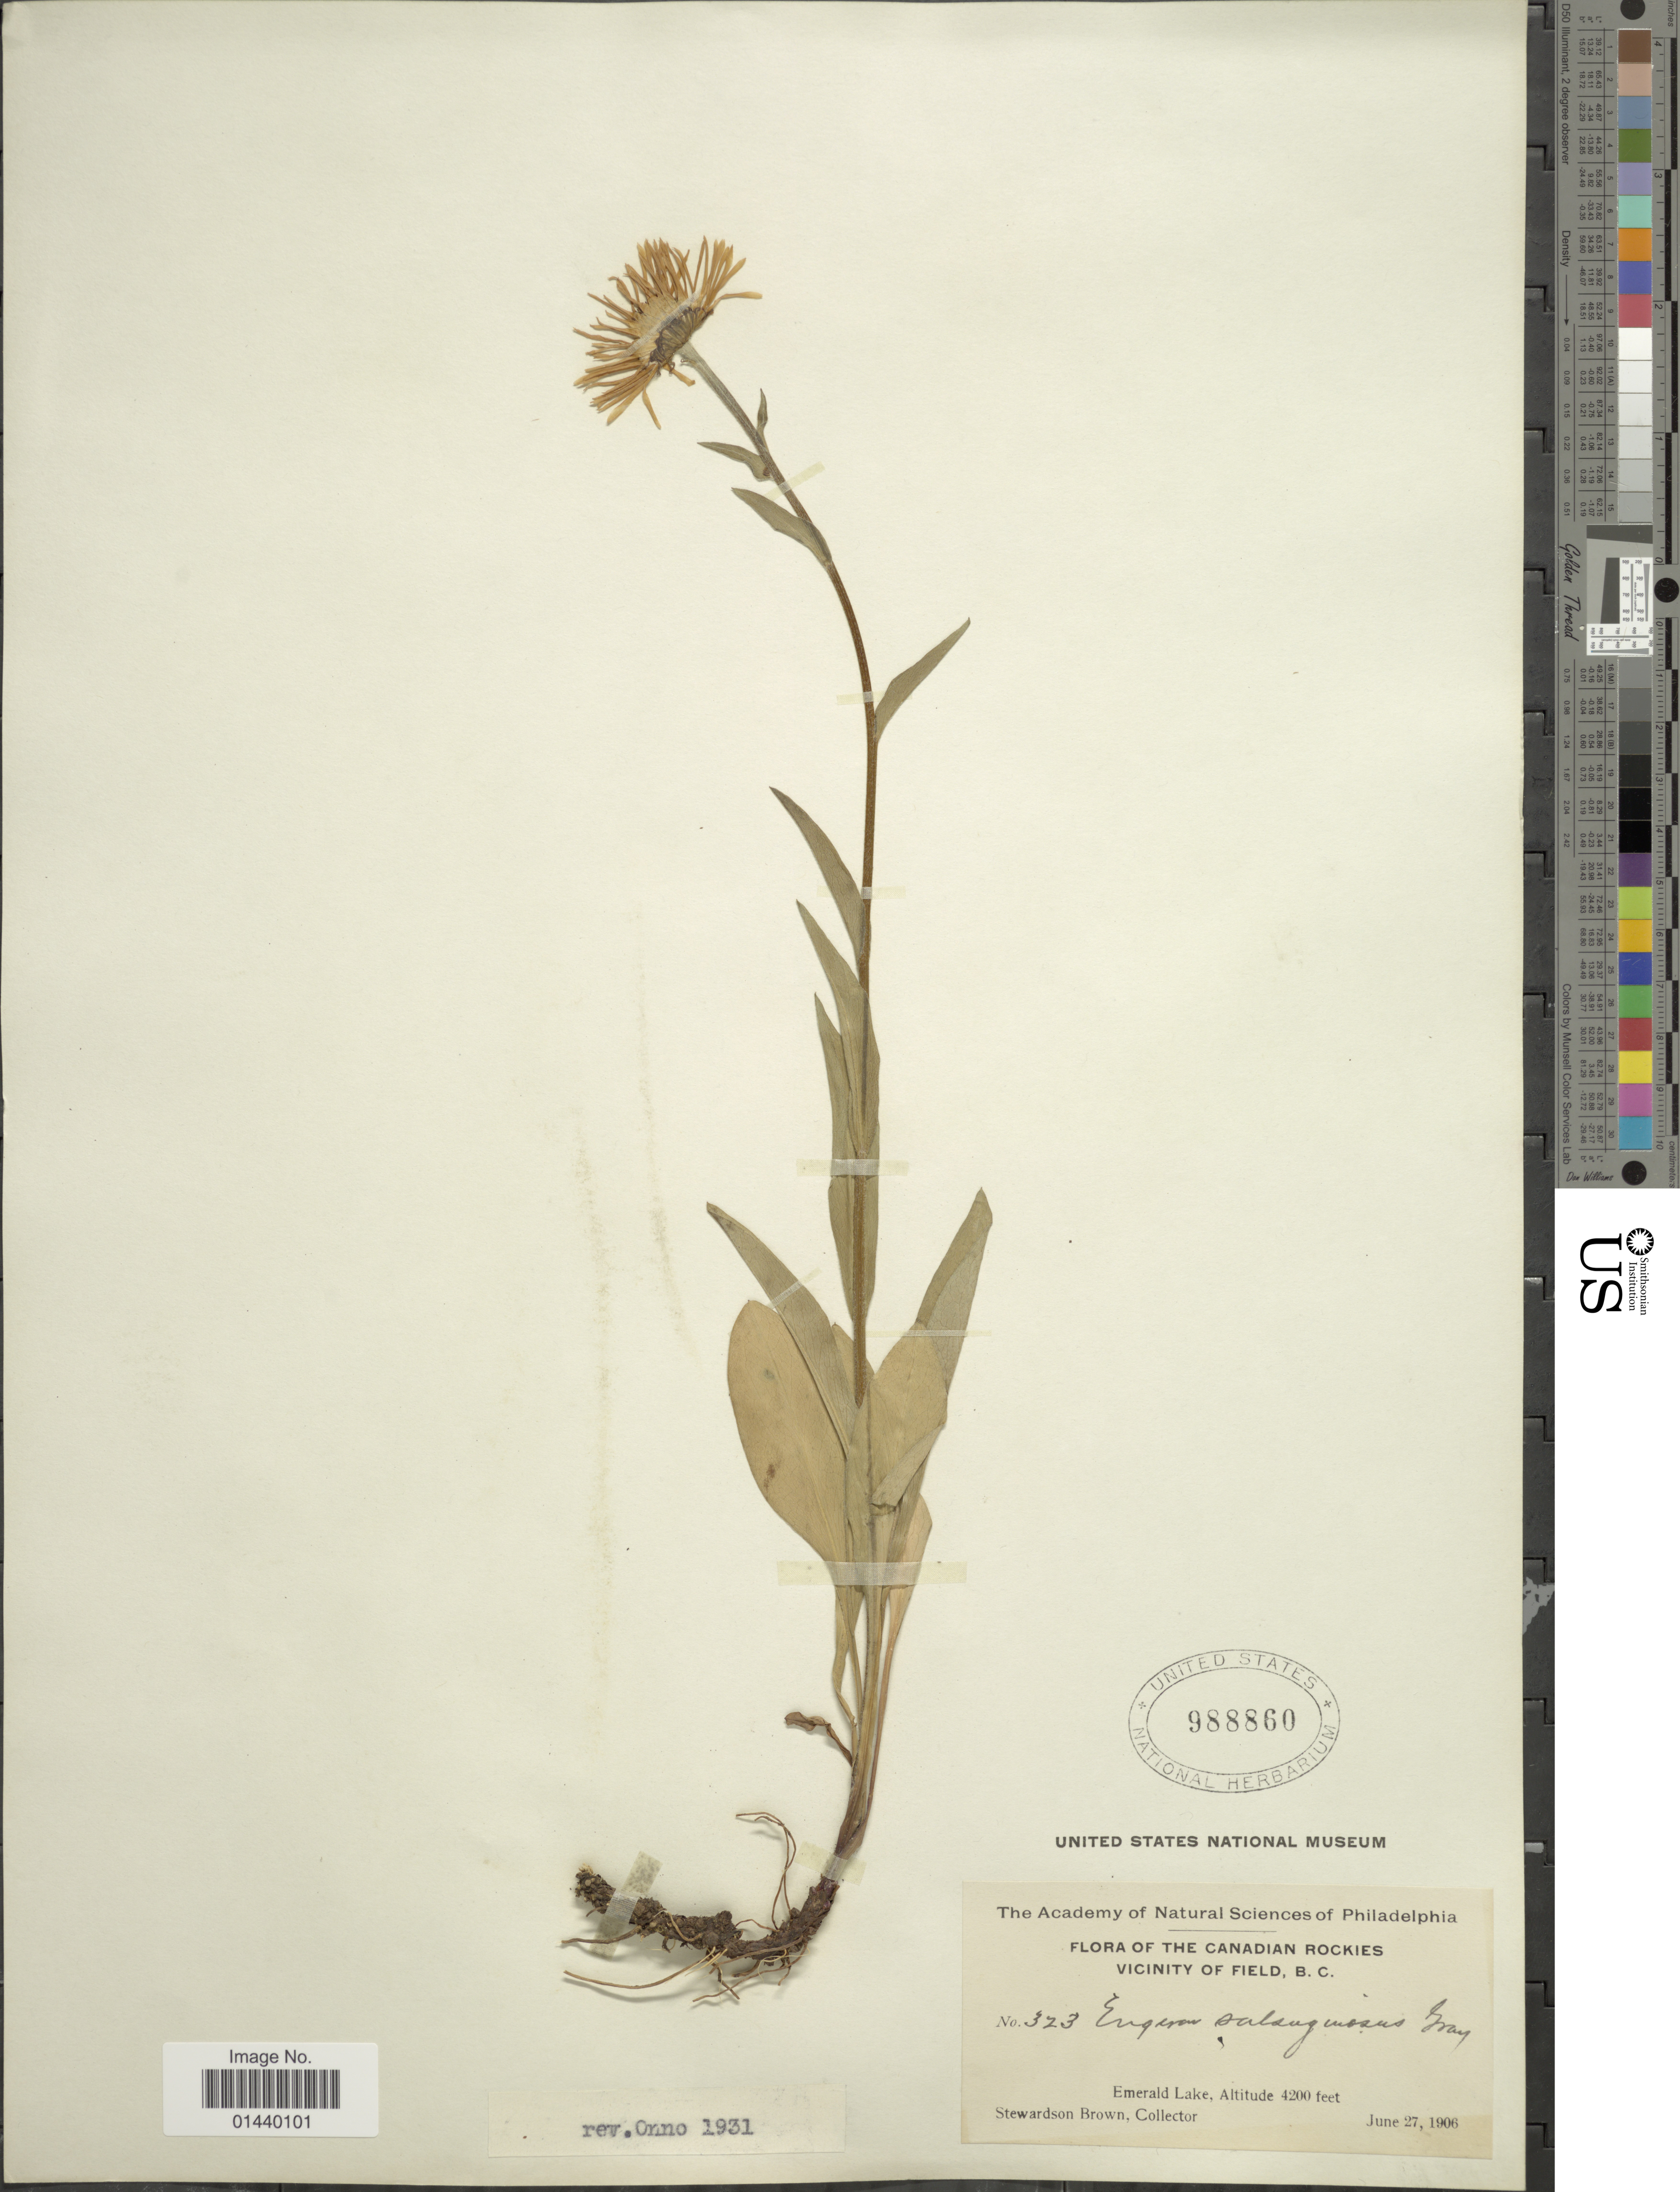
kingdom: Plantae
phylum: Tracheophyta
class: Magnoliopsida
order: Asterales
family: Asteraceae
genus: Erigeron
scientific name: Erigeron salsuginosus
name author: (Richardson ex R. Br.) A. Gray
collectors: S. Brown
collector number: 323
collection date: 1906-06-27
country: Canada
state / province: British Columbia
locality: The Canadian Rockies. Vicinity of Field, B. C. Emerald Lake.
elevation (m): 1280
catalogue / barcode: US 988860